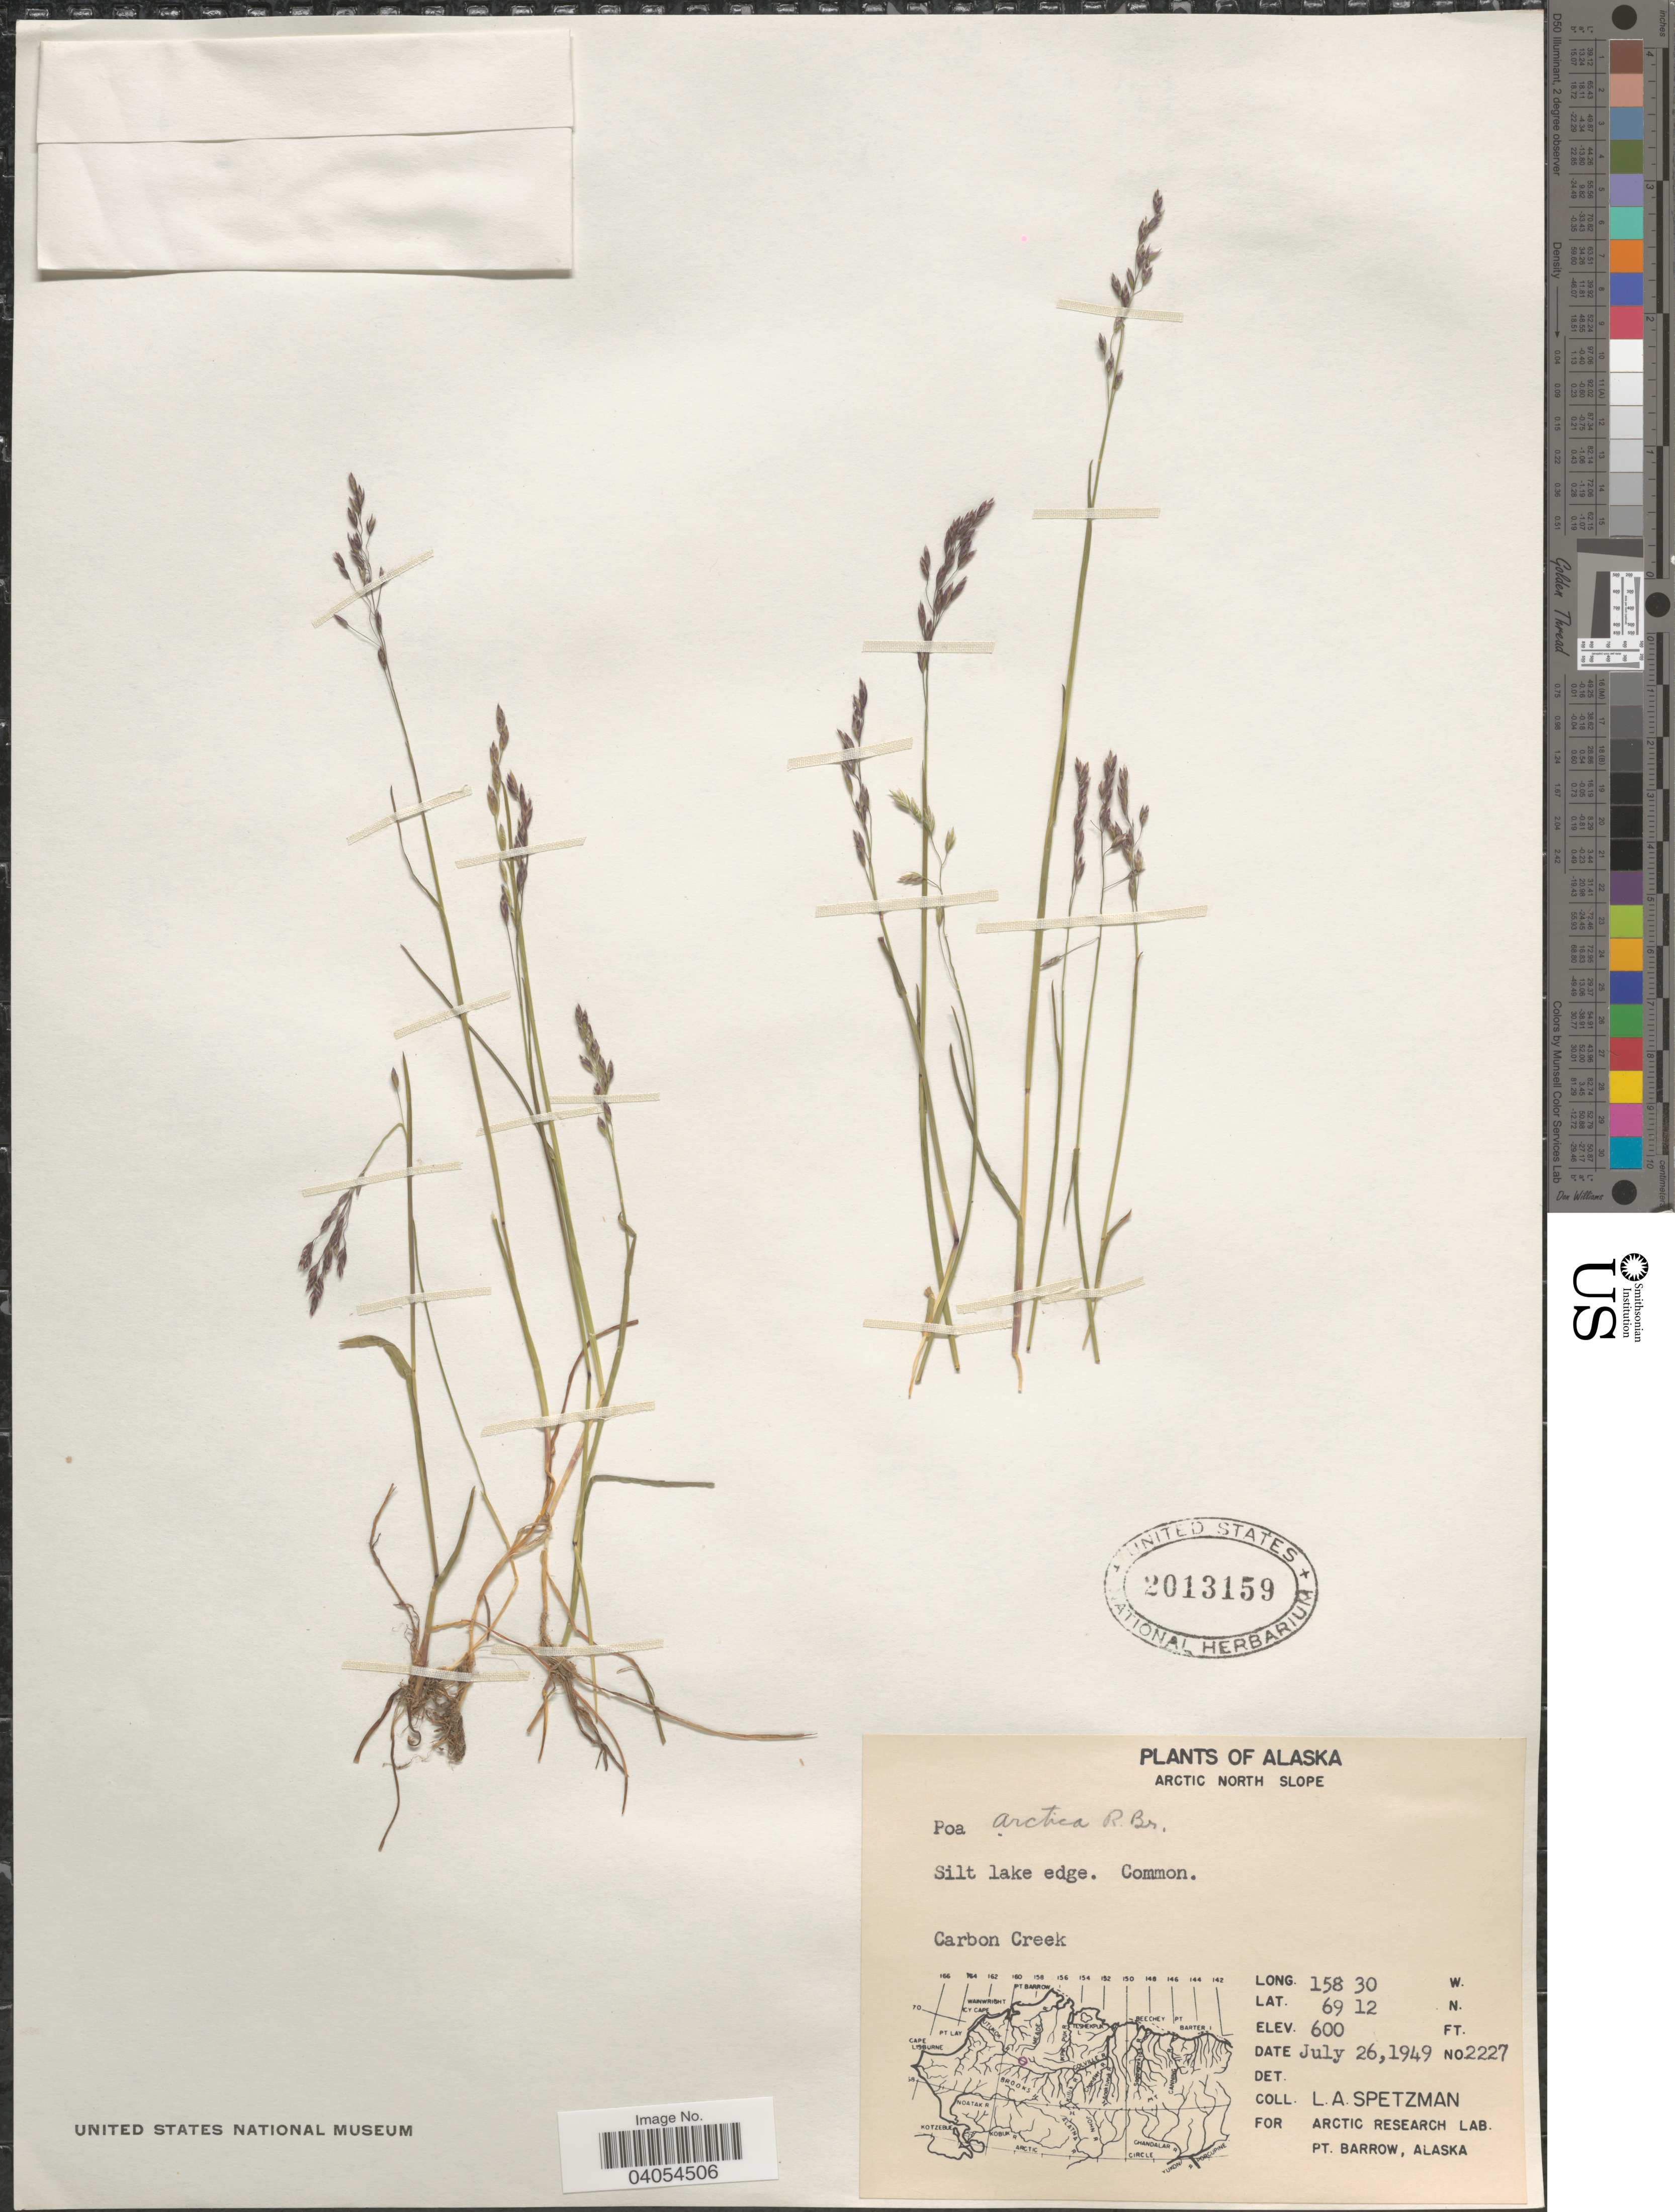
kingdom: Plantae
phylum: Tracheophyta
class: Liliopsida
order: Poales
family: Poaceae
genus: Poa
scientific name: Poa arctica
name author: R. Br.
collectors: L. Spetzman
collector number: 2227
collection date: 1949-07-26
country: United States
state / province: Alaska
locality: Arctic North Slope. Silt lake edge. Common. Carbon Creek.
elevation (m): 183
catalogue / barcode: US 2013159